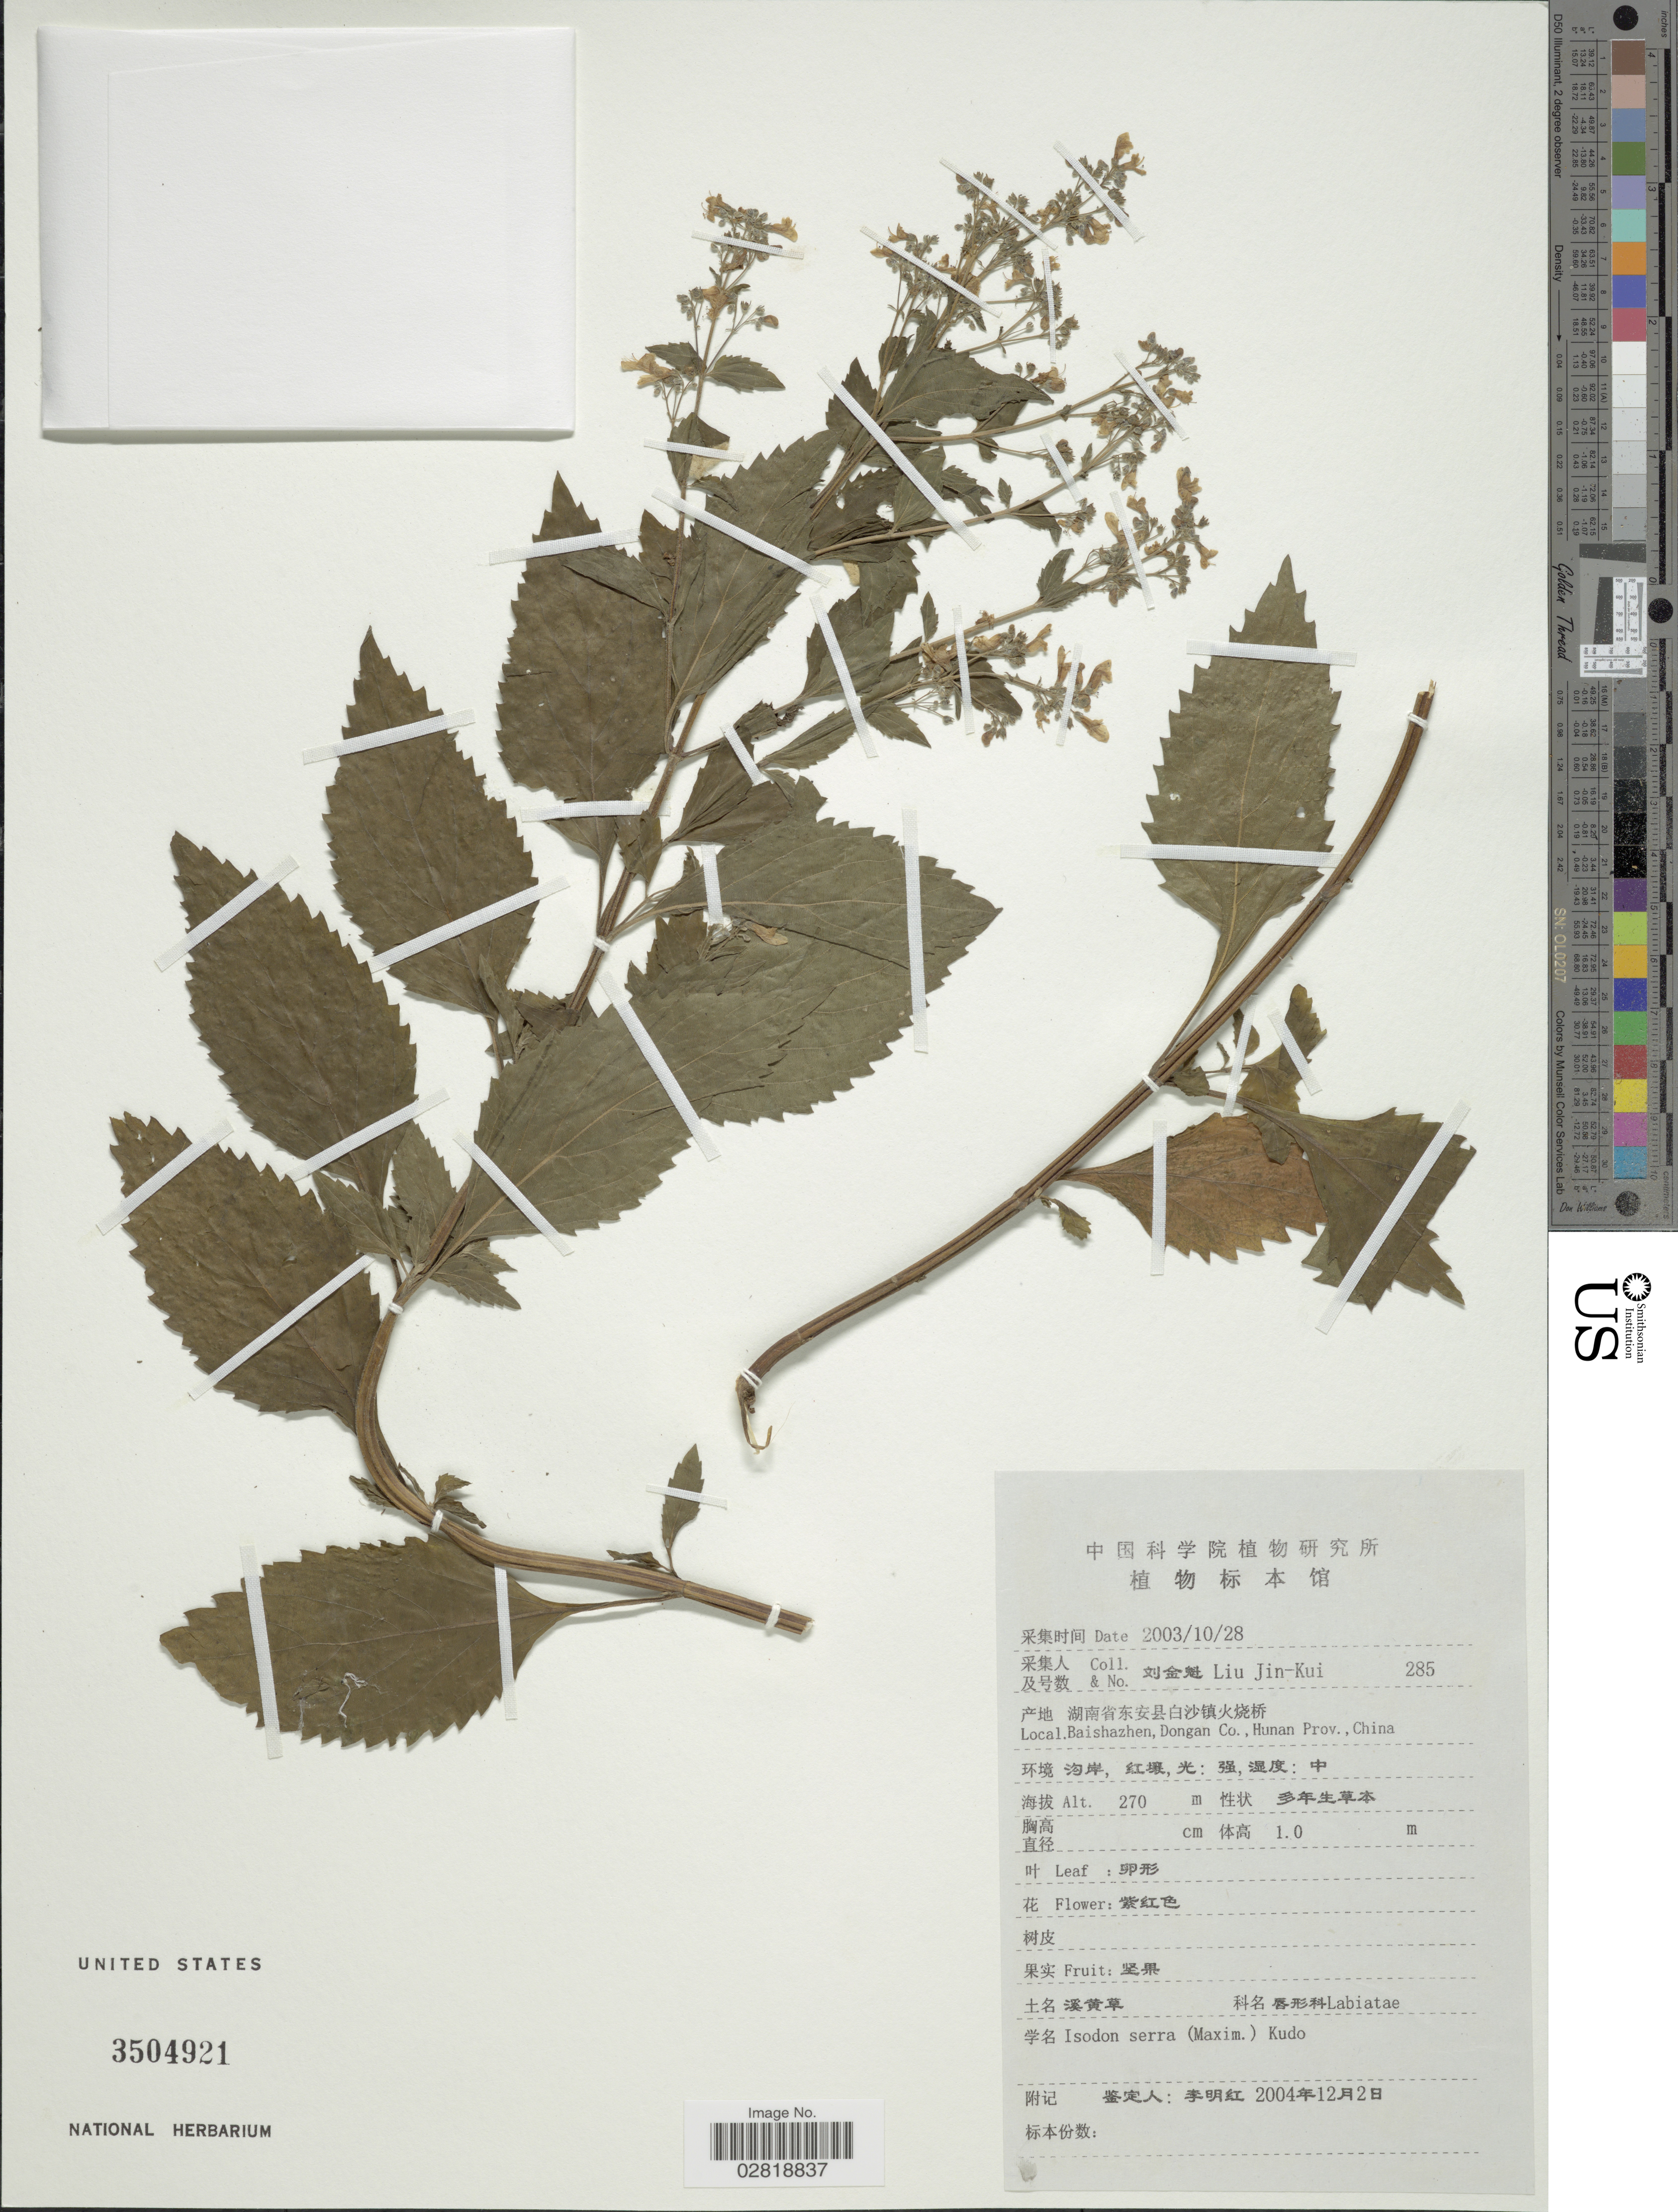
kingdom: Plantae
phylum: Tracheophyta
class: Magnoliopsida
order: Lamiales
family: Lamiaceae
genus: Isodon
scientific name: Isodon serra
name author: (Maxim.) Kudô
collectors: Liu Jin-Kui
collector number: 285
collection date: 2003-10-28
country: China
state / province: Hunan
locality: Baishazhen, Dongan Co.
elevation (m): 270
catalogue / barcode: US 3504921